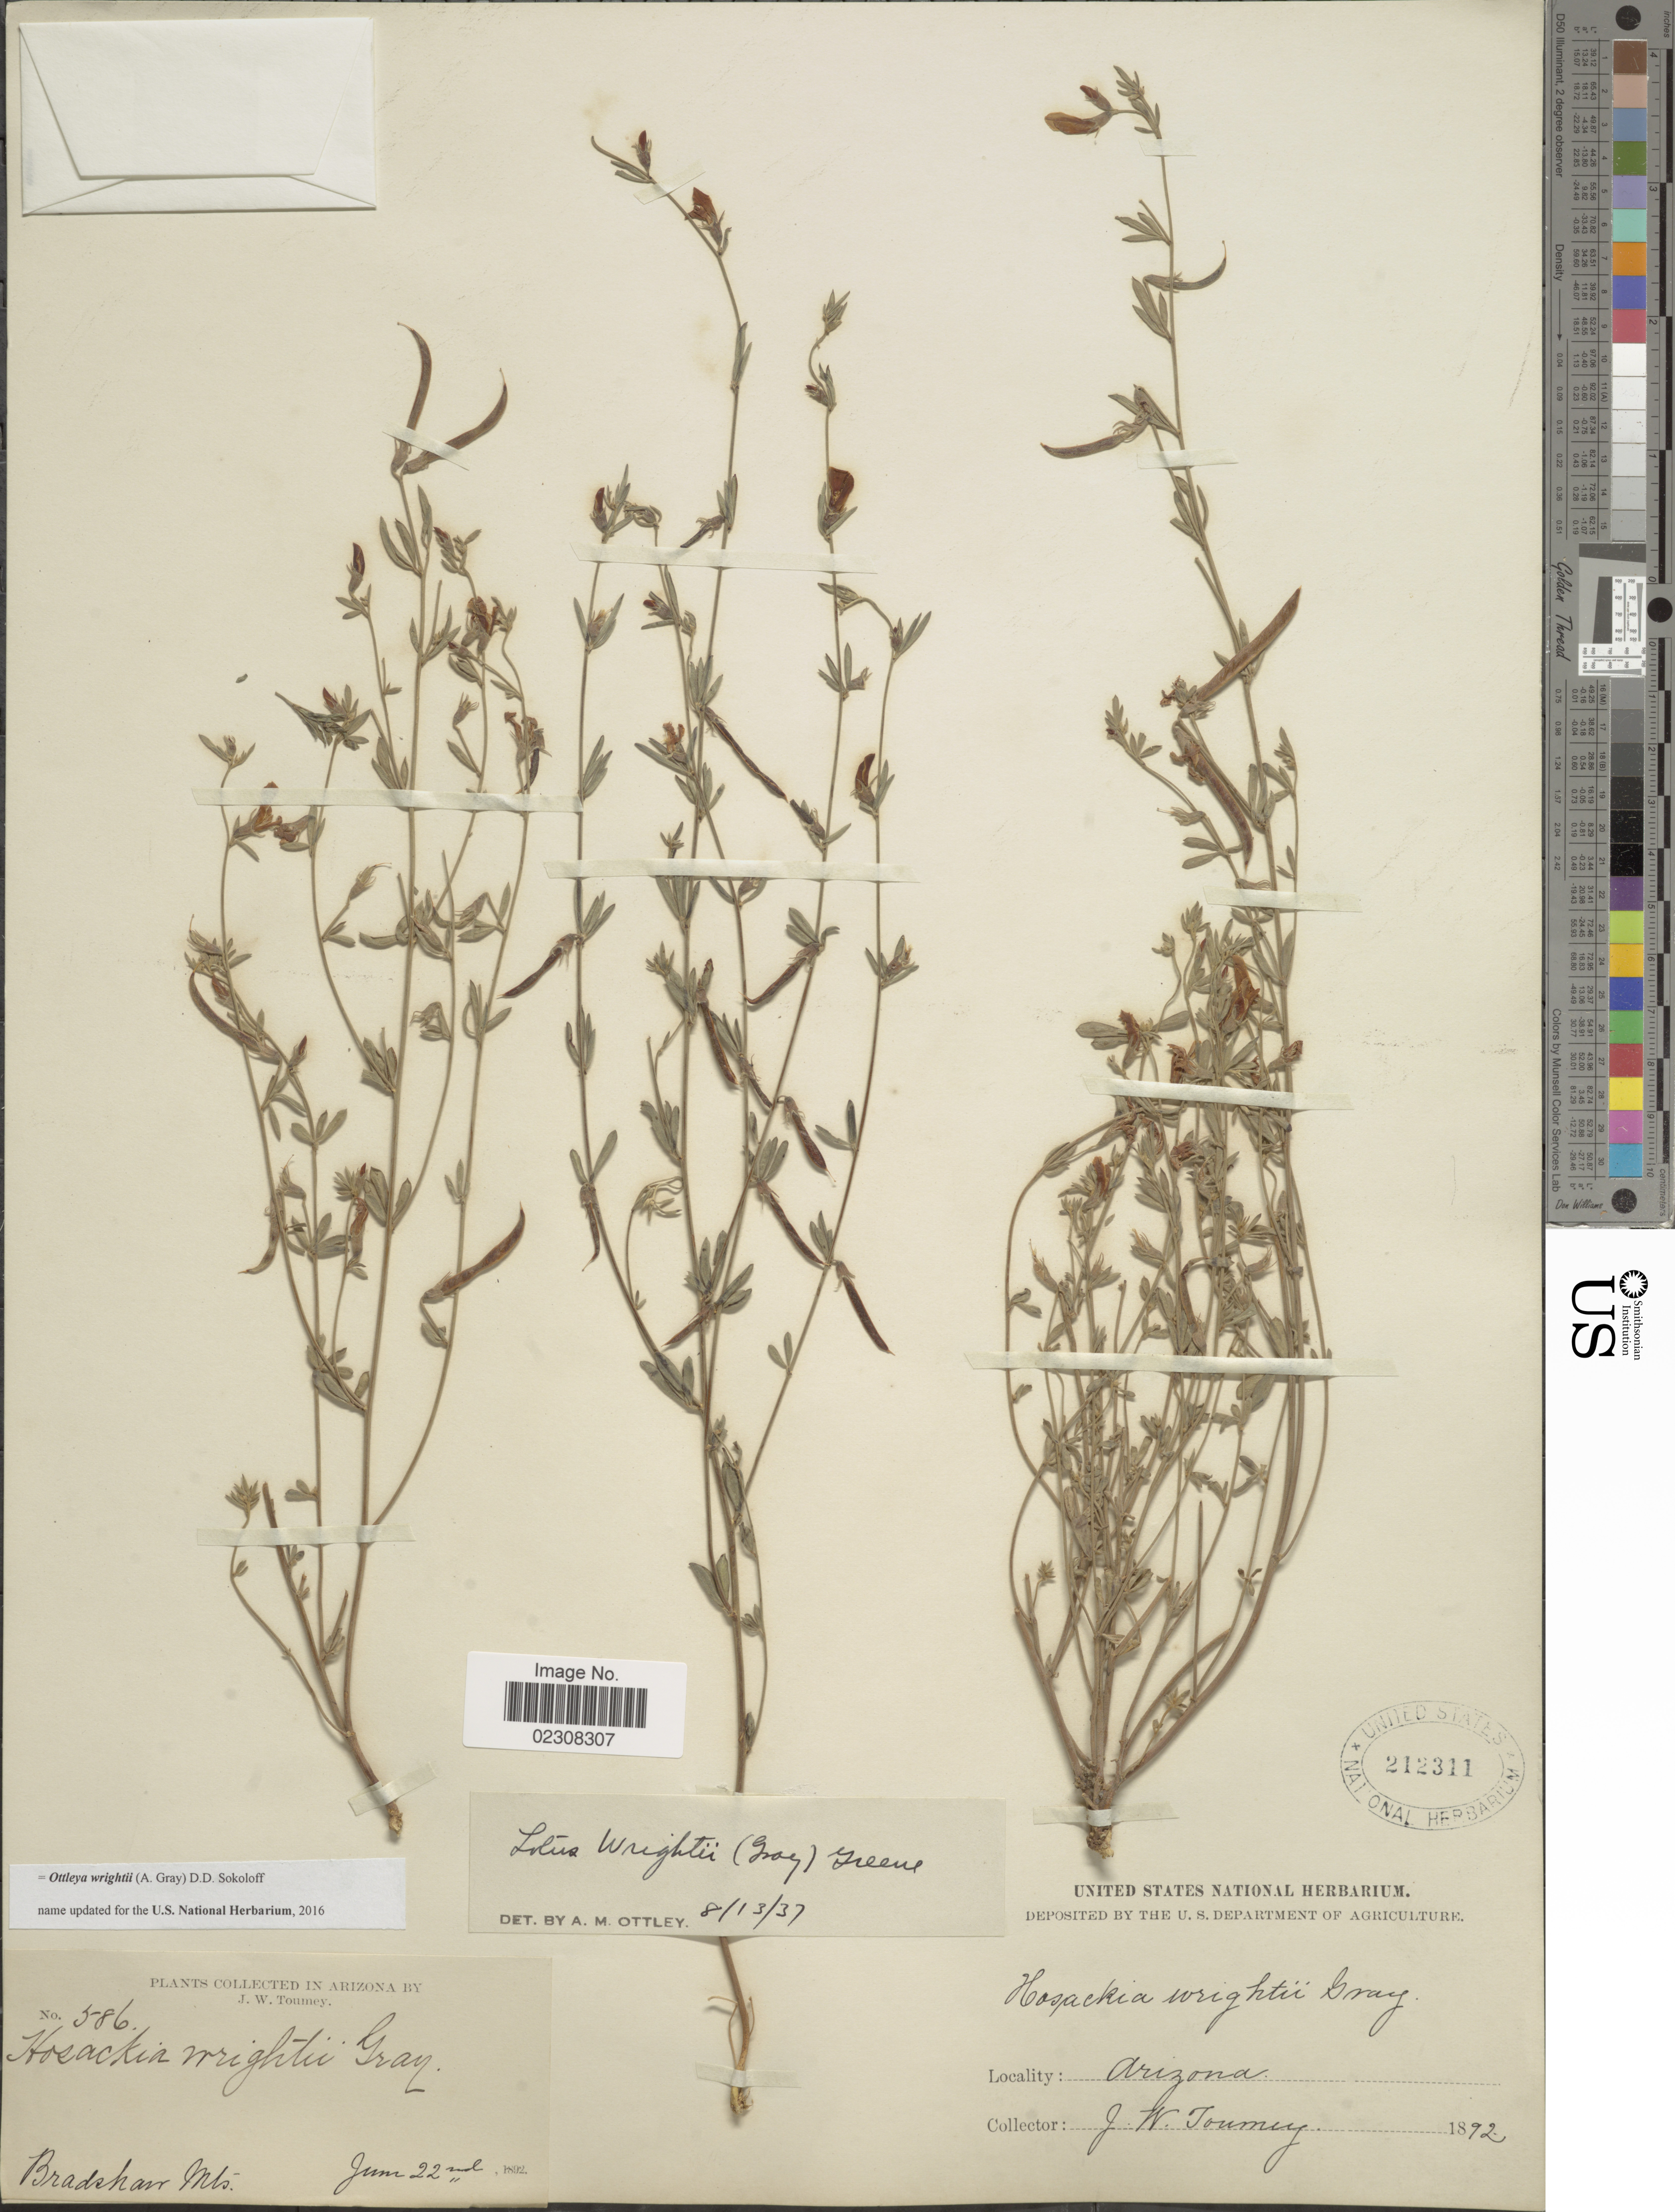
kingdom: Plantae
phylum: Tracheophyta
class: Magnoliopsida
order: Fabales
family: Fabaceae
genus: Ottleya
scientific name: Ottleya wrightii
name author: (A. Gray) D.D. Sokoloff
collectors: J. W. Toumey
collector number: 586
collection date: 1892-06-22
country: United States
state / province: Arizona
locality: Bradshaw Mts.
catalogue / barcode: US 212311